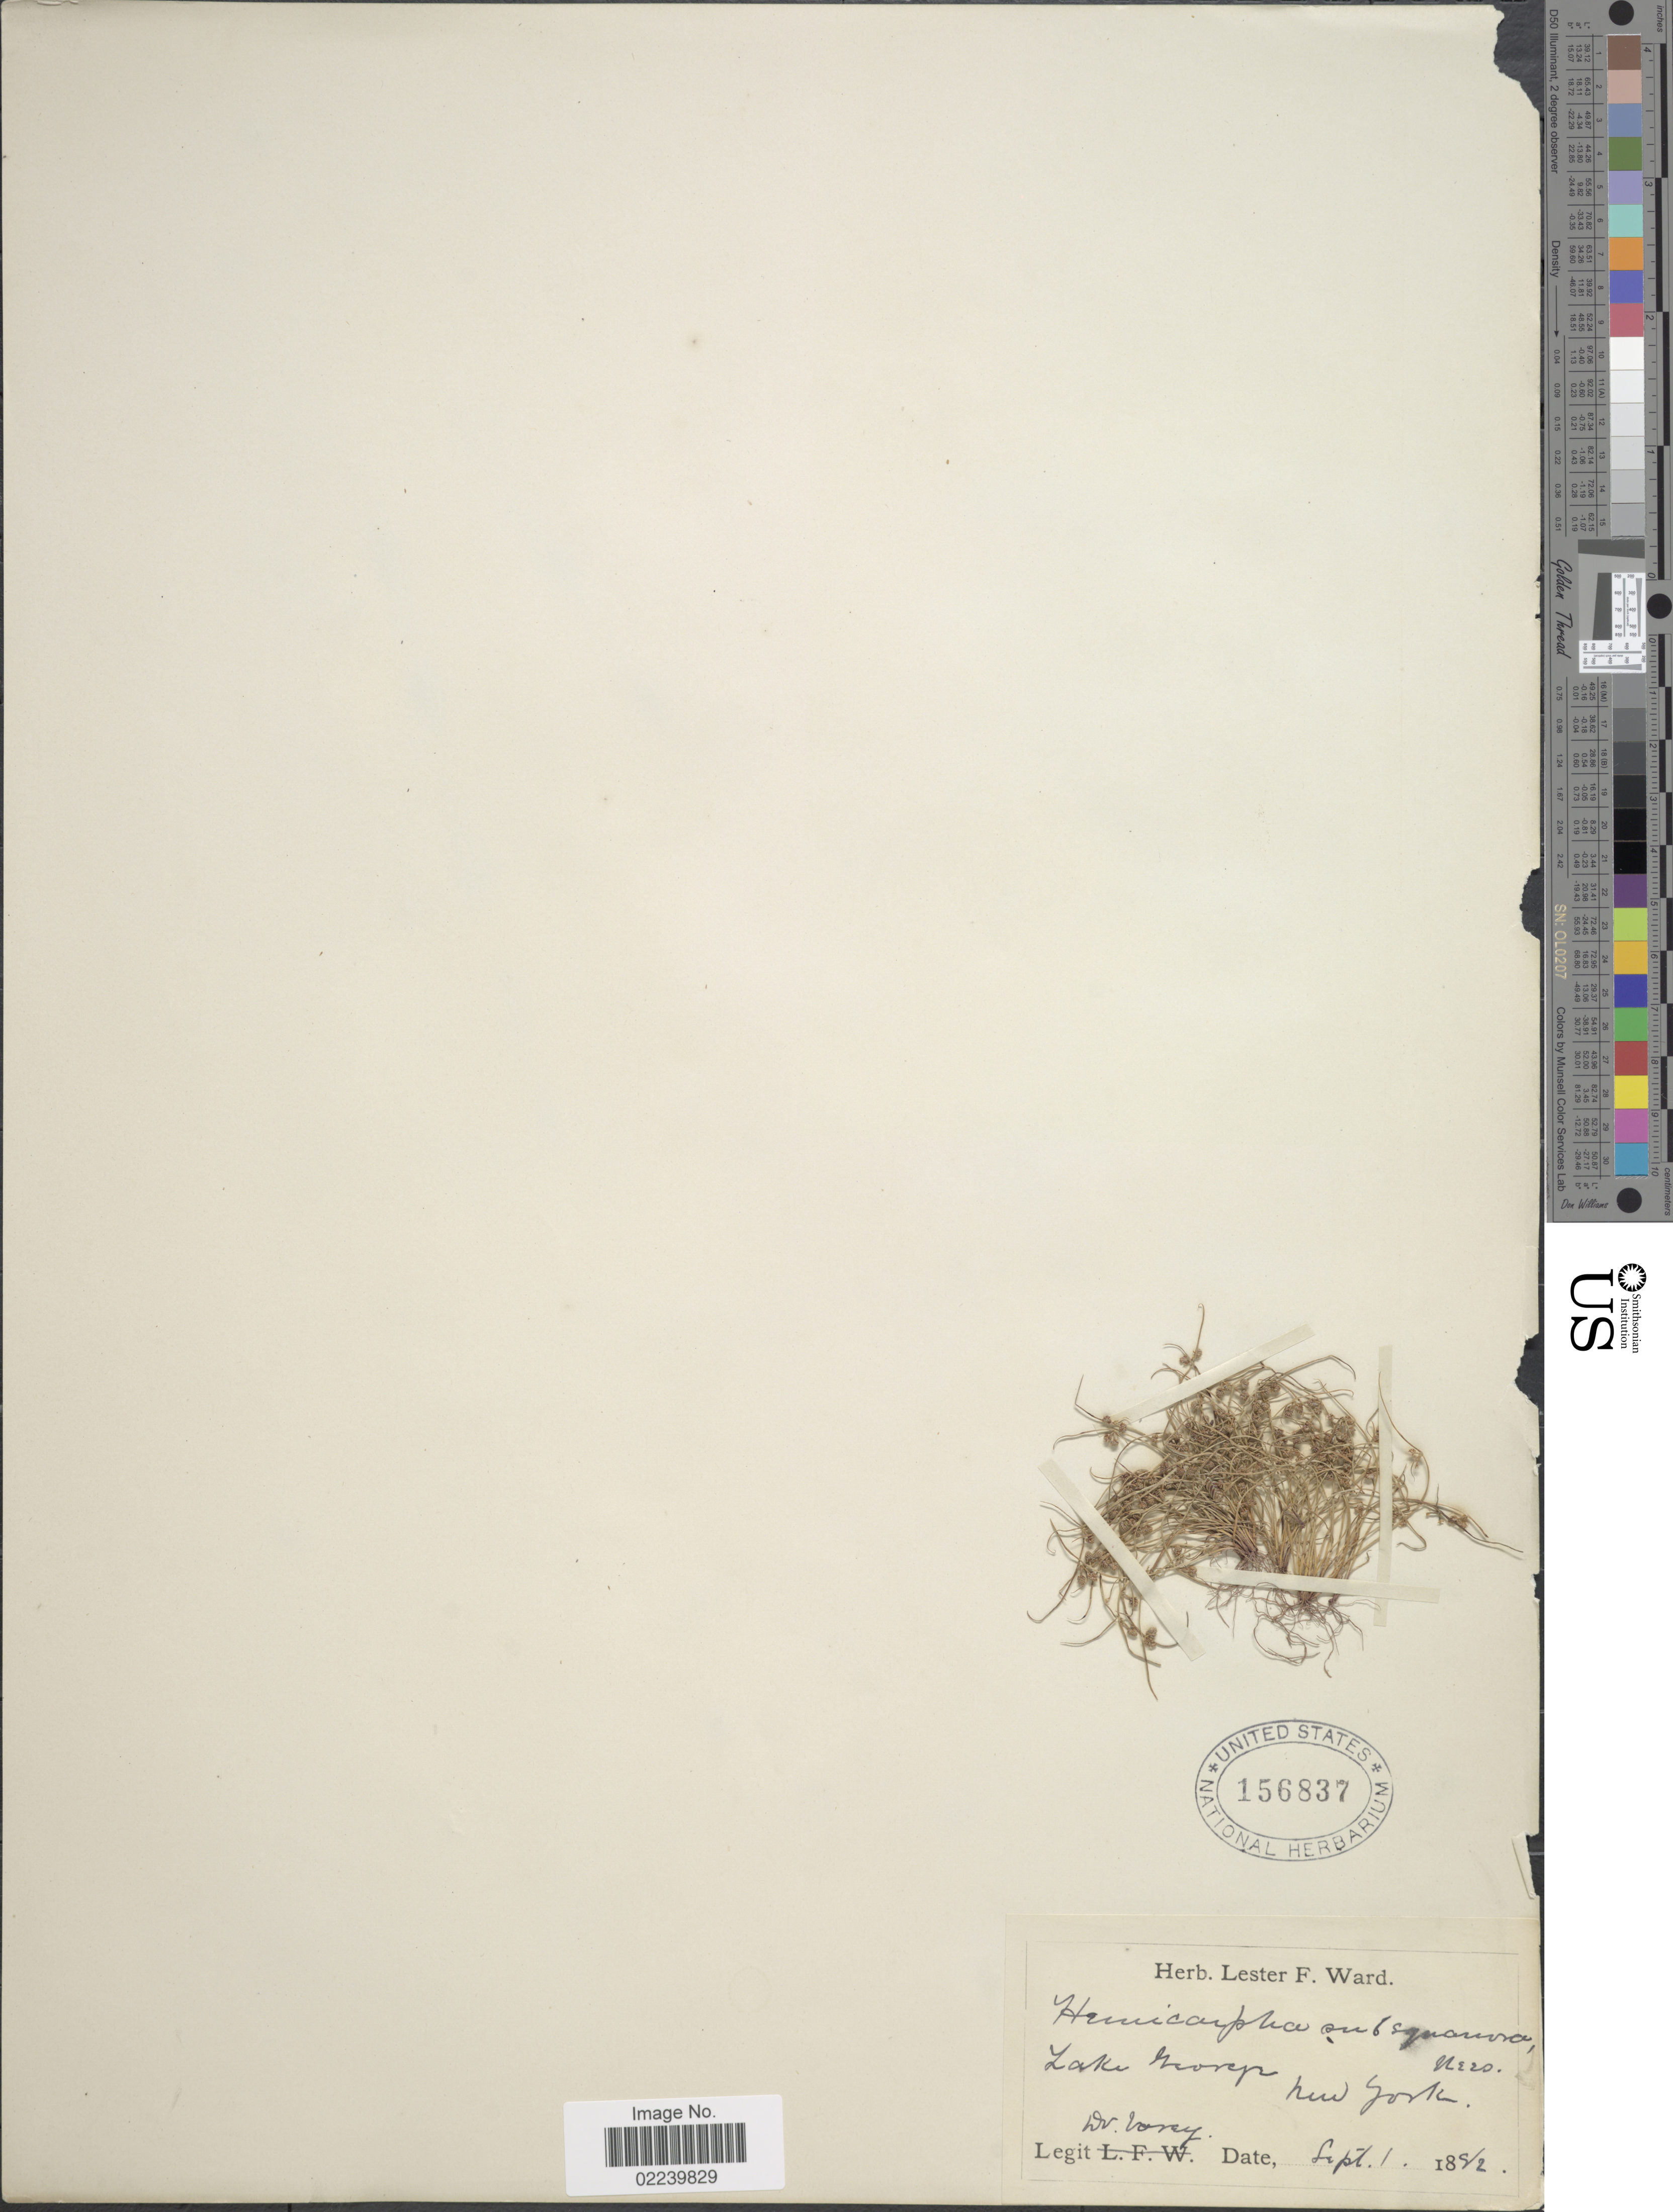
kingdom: Plantae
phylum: Tracheophyta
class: Liliopsida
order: Poales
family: Cyperaceae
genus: Cyperus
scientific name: Cyperus subsquarrosus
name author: (Muhl.) Bauters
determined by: Strong, M. T., (US), Smithsonian Institution - National Museum of Natural History (UNITED STATES)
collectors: Vasey, --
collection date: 1882-09-01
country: United States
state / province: New York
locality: Lake George, New York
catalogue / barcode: US 156837